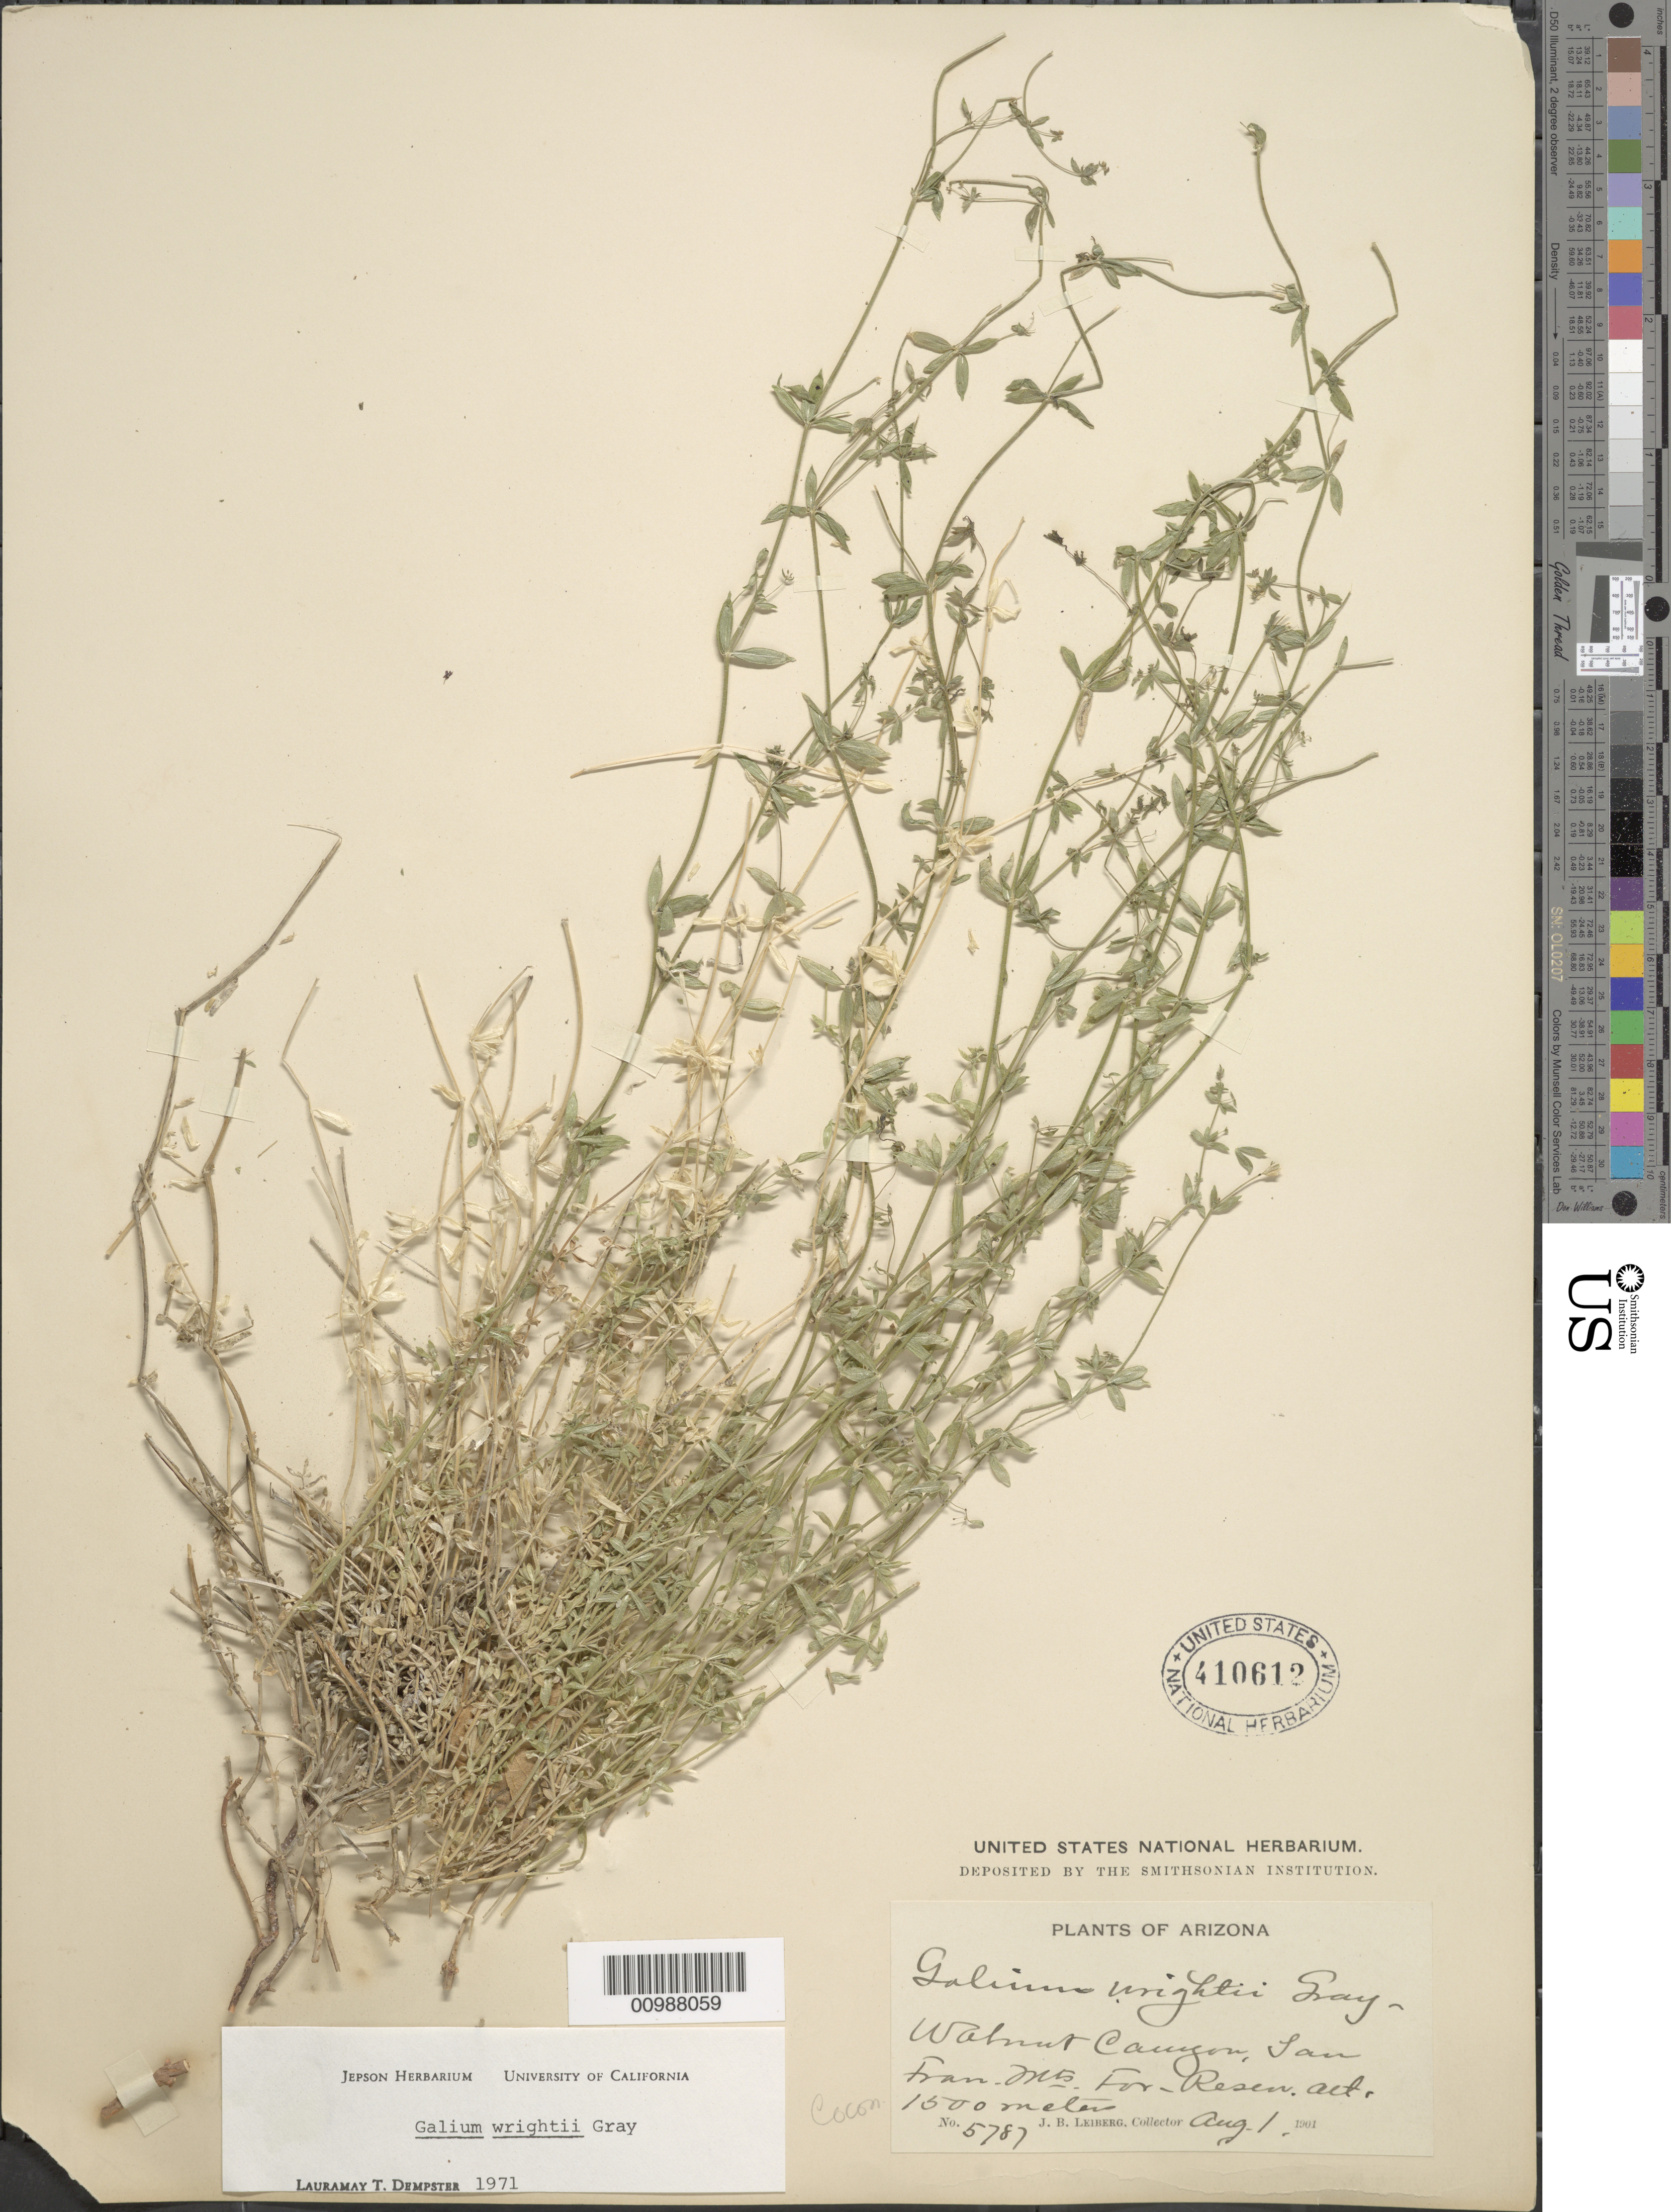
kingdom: Plantae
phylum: Tracheophyta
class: Magnoliopsida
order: Gentianales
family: Rubiaceae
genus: Galium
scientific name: Galium wrightii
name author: A. Gray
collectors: J. Leiberg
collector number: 5787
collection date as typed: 01 Aug 1901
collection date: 1901-08-01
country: United States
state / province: Arizona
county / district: Coconino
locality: Walnut Canyon, San Francisco Mountains.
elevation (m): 1500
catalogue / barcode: US 410612